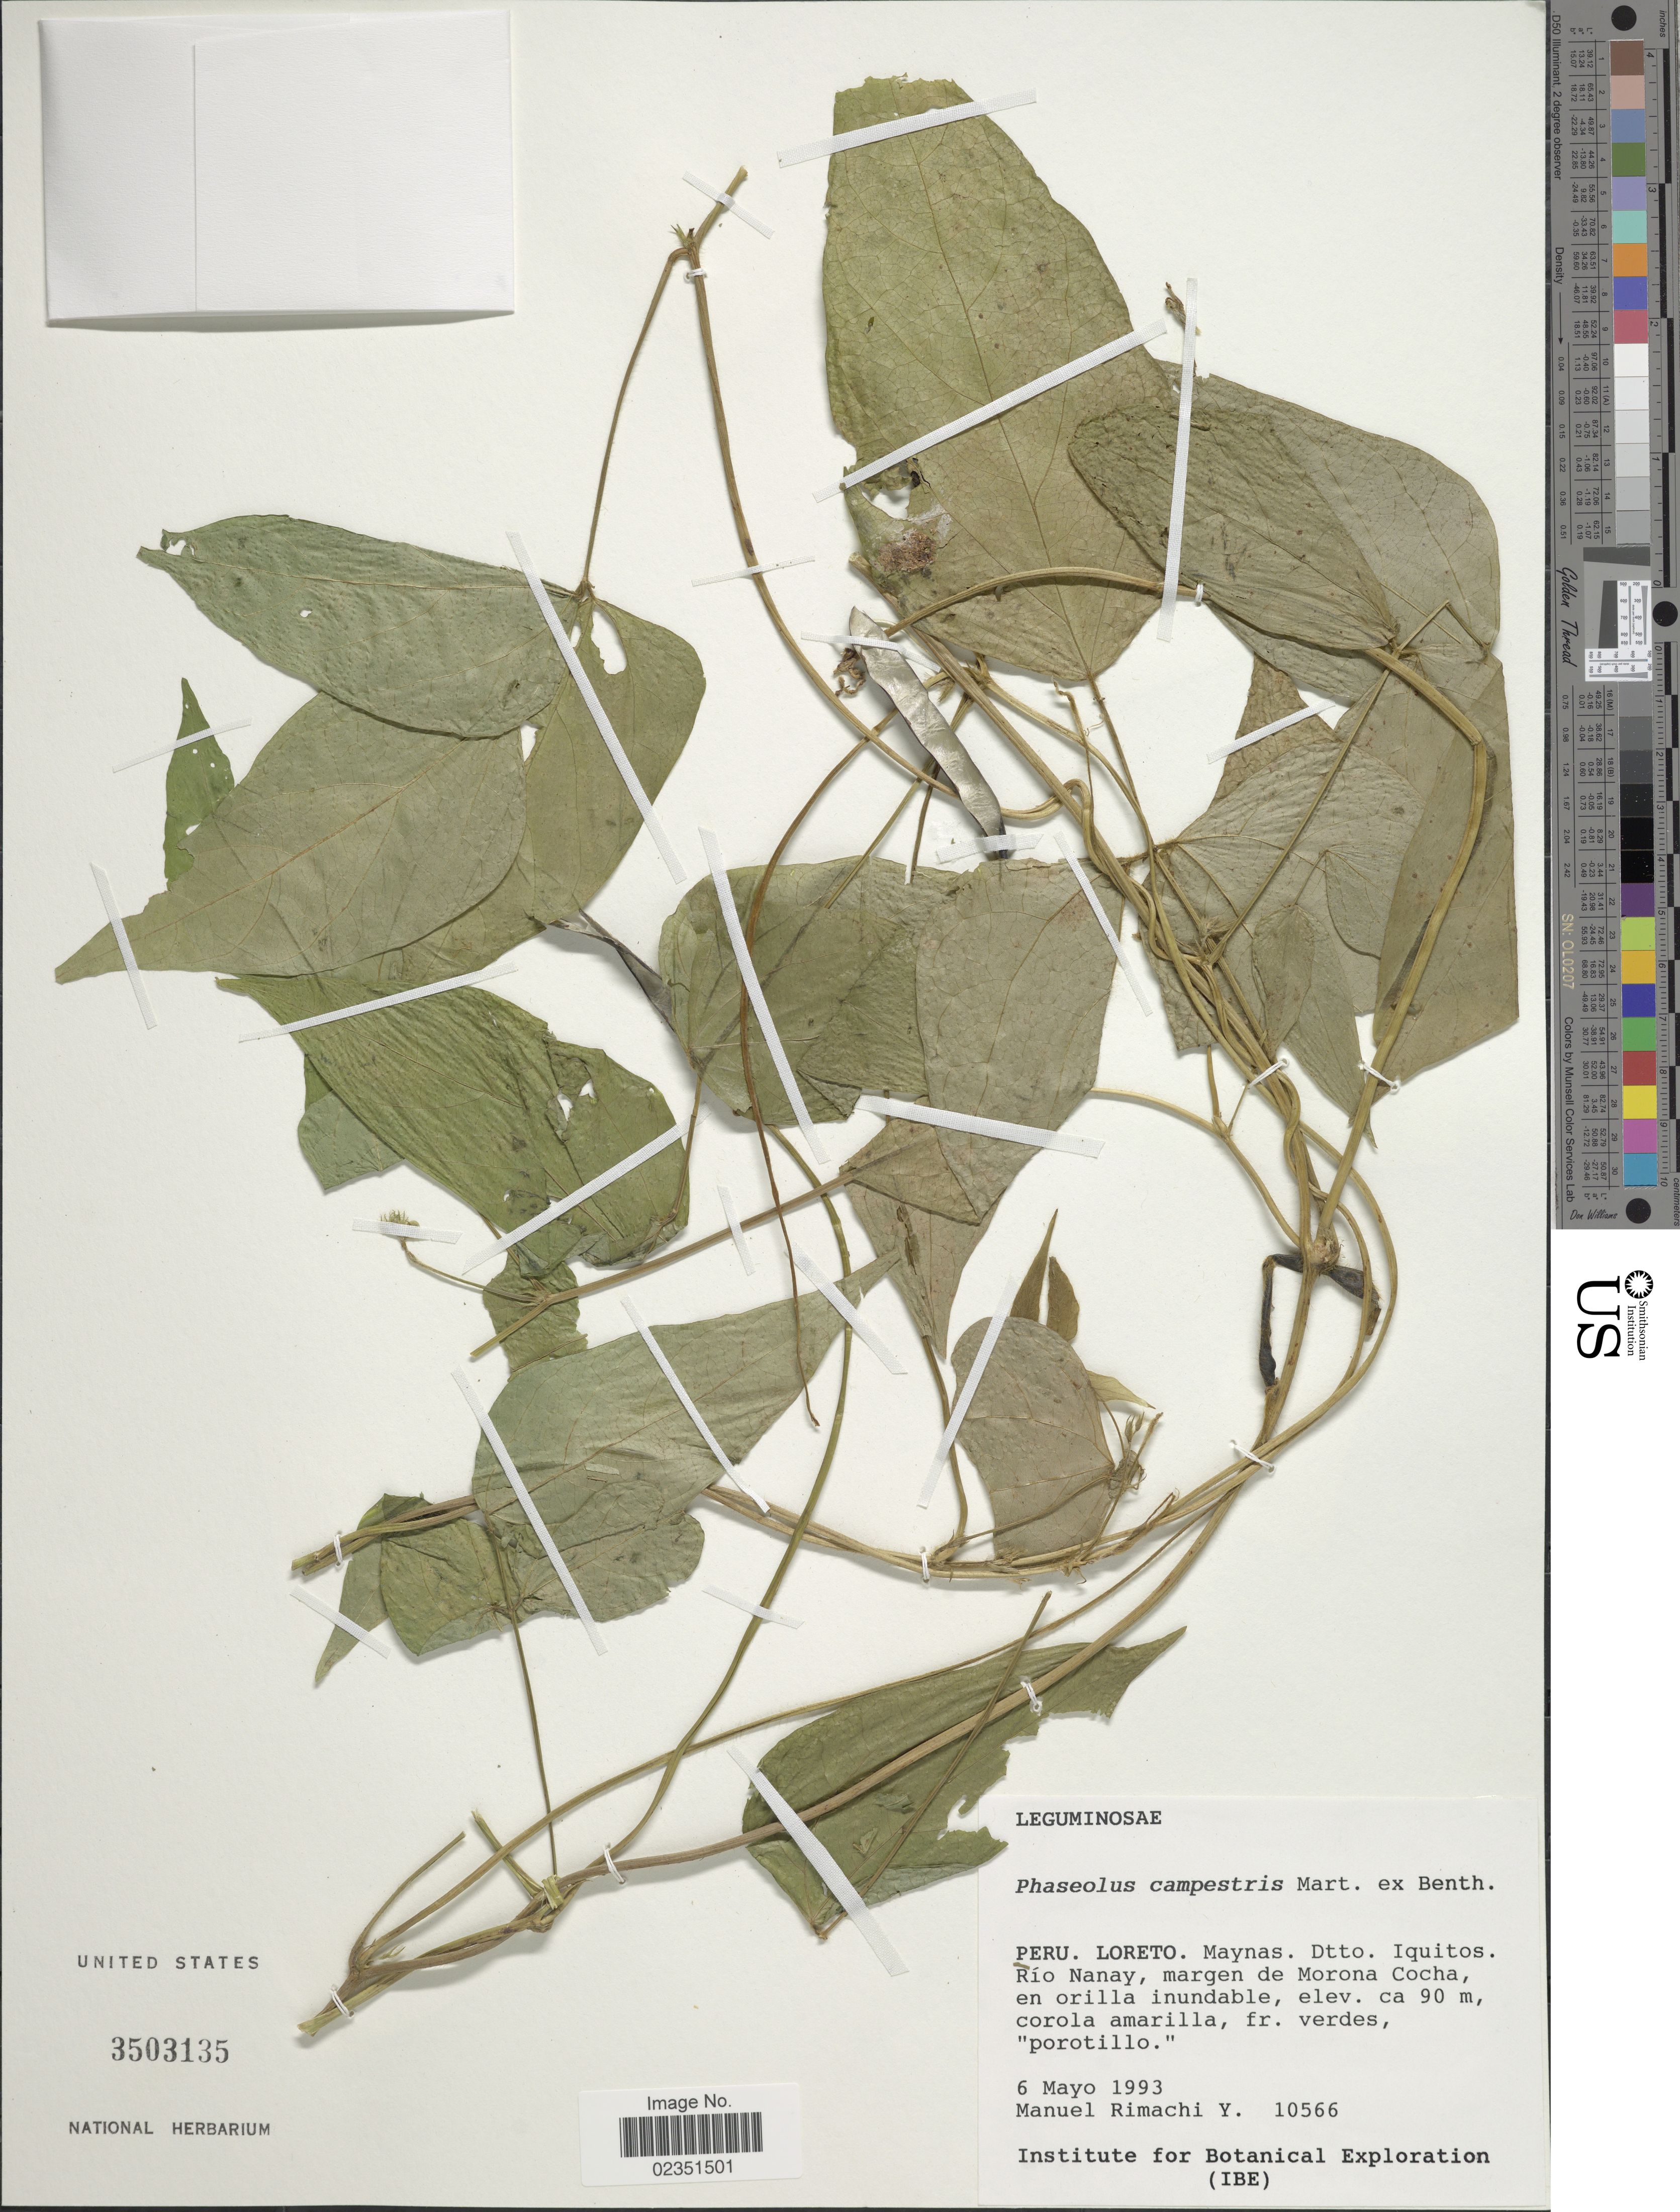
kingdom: Plantae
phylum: Tracheophyta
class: Magnoliopsida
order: Fabales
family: Fabaceae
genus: Phaseolus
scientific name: Phaseolus campestris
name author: Mart. ex Benth.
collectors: M. Rimachi Y.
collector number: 10566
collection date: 1993-05-06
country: Peru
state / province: Loreto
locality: Maynas. Dtto. Iquitos. Rio Nanay, margen de Morona Cocha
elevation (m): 90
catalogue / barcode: US 3503135